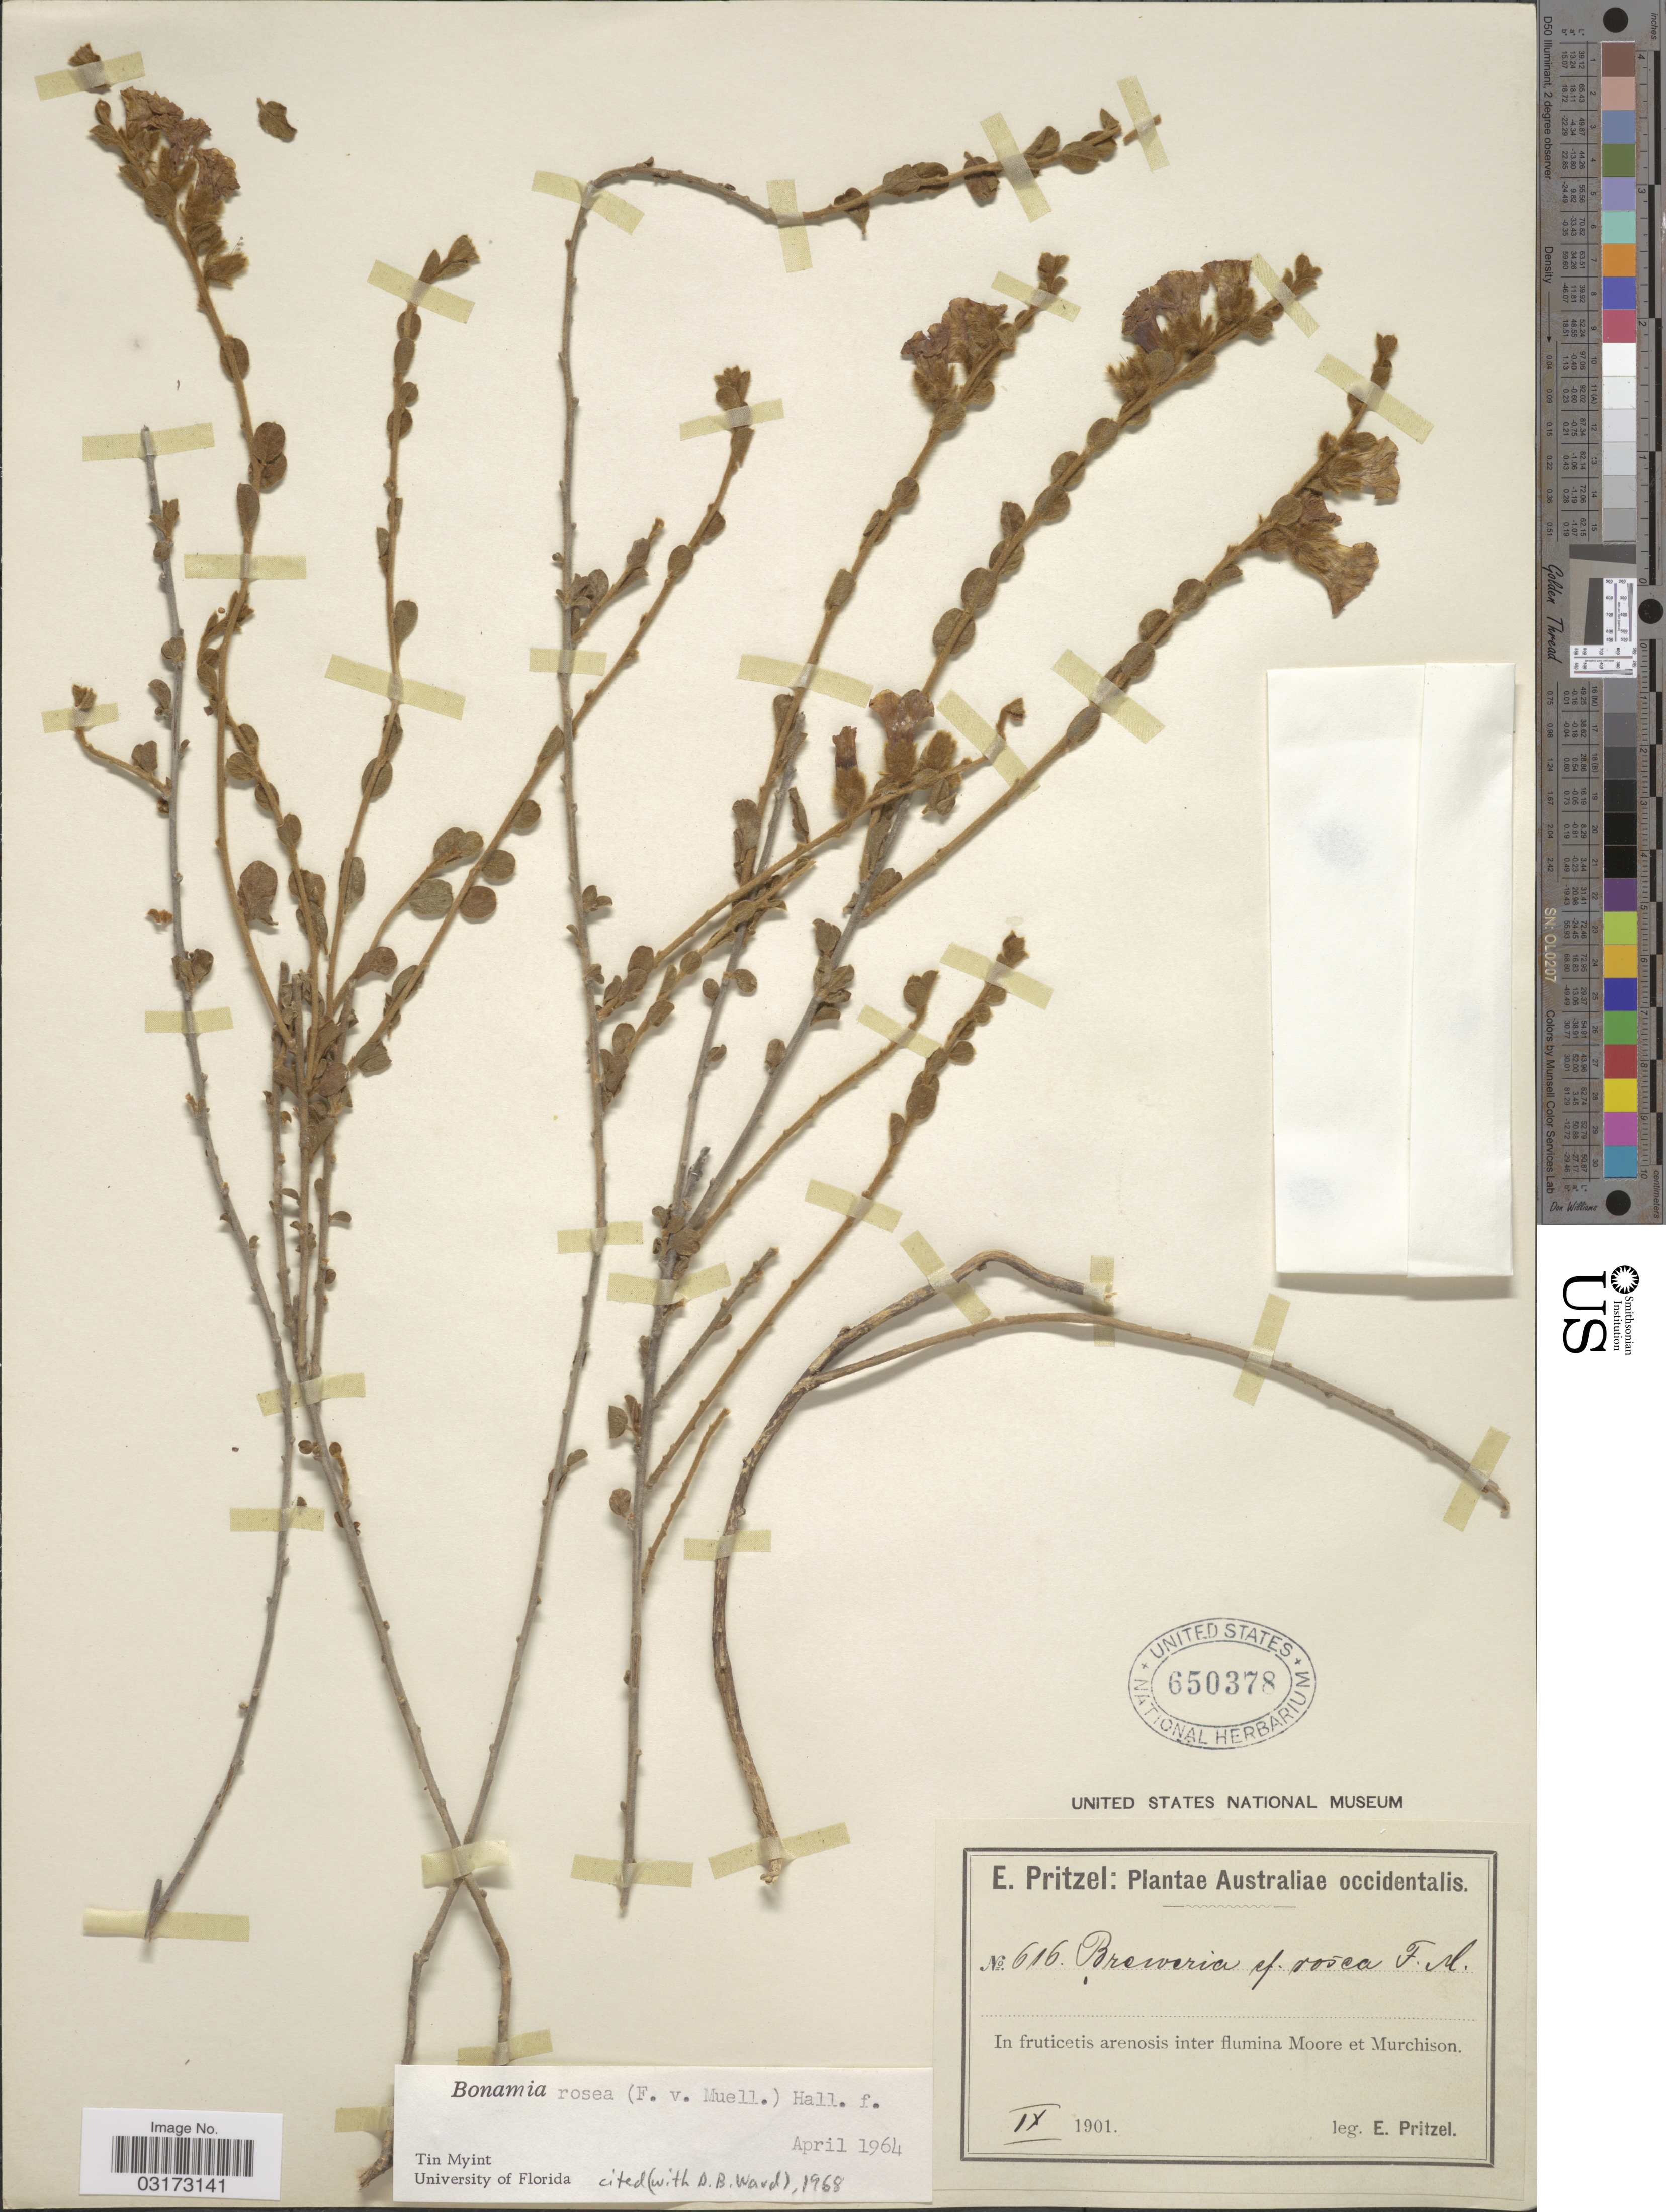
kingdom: Plantae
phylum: Tracheophyta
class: Magnoliopsida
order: Solanales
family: Convolvulaceae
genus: Bonamia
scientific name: Bonamia rosea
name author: Hall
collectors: E. G. Pritzel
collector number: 616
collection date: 1901-09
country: Australia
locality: Australiae occidentalis. In fruticetis arenosis inter flumina Moore et Murchison.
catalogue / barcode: US 650378